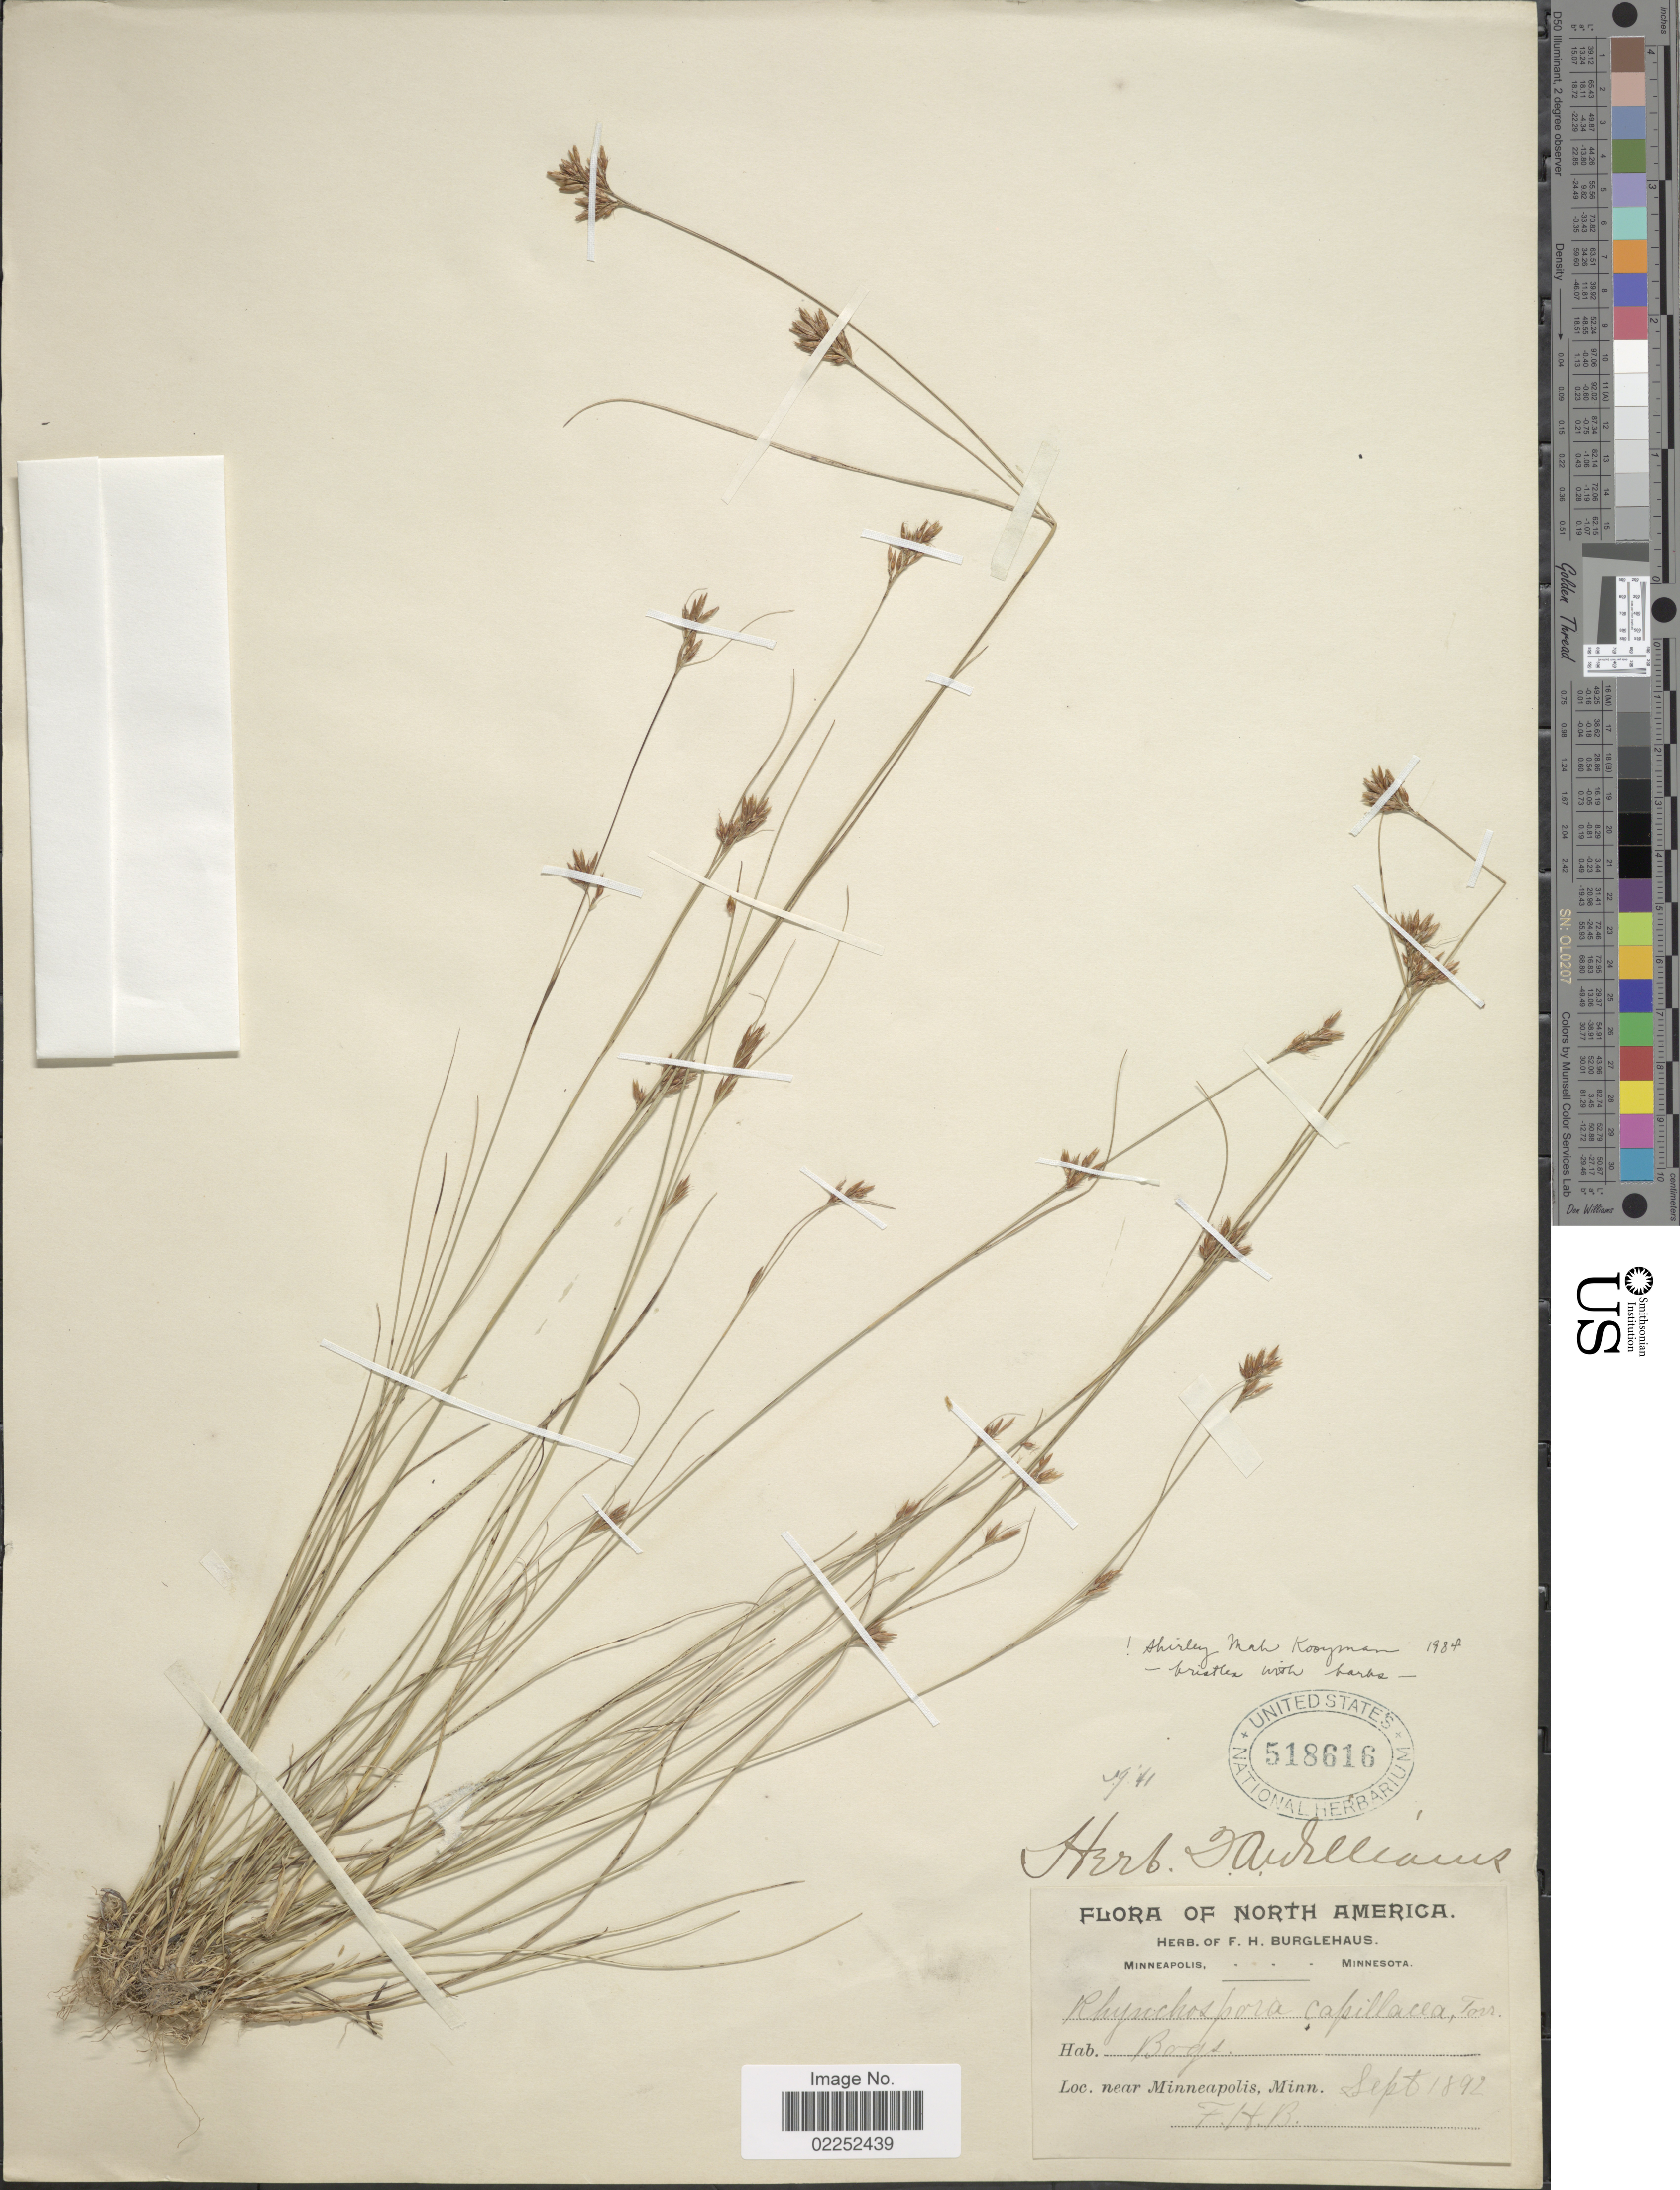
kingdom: Plantae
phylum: Tracheophyta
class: Liliopsida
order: Poales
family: Cyperaceae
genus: Rhynchospora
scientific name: Rhynchospora capillacea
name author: Torr.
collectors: F. Burglehaus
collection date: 1892-09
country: United States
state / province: Minnesota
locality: Bogs, near Minneapolis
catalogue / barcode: US 518616